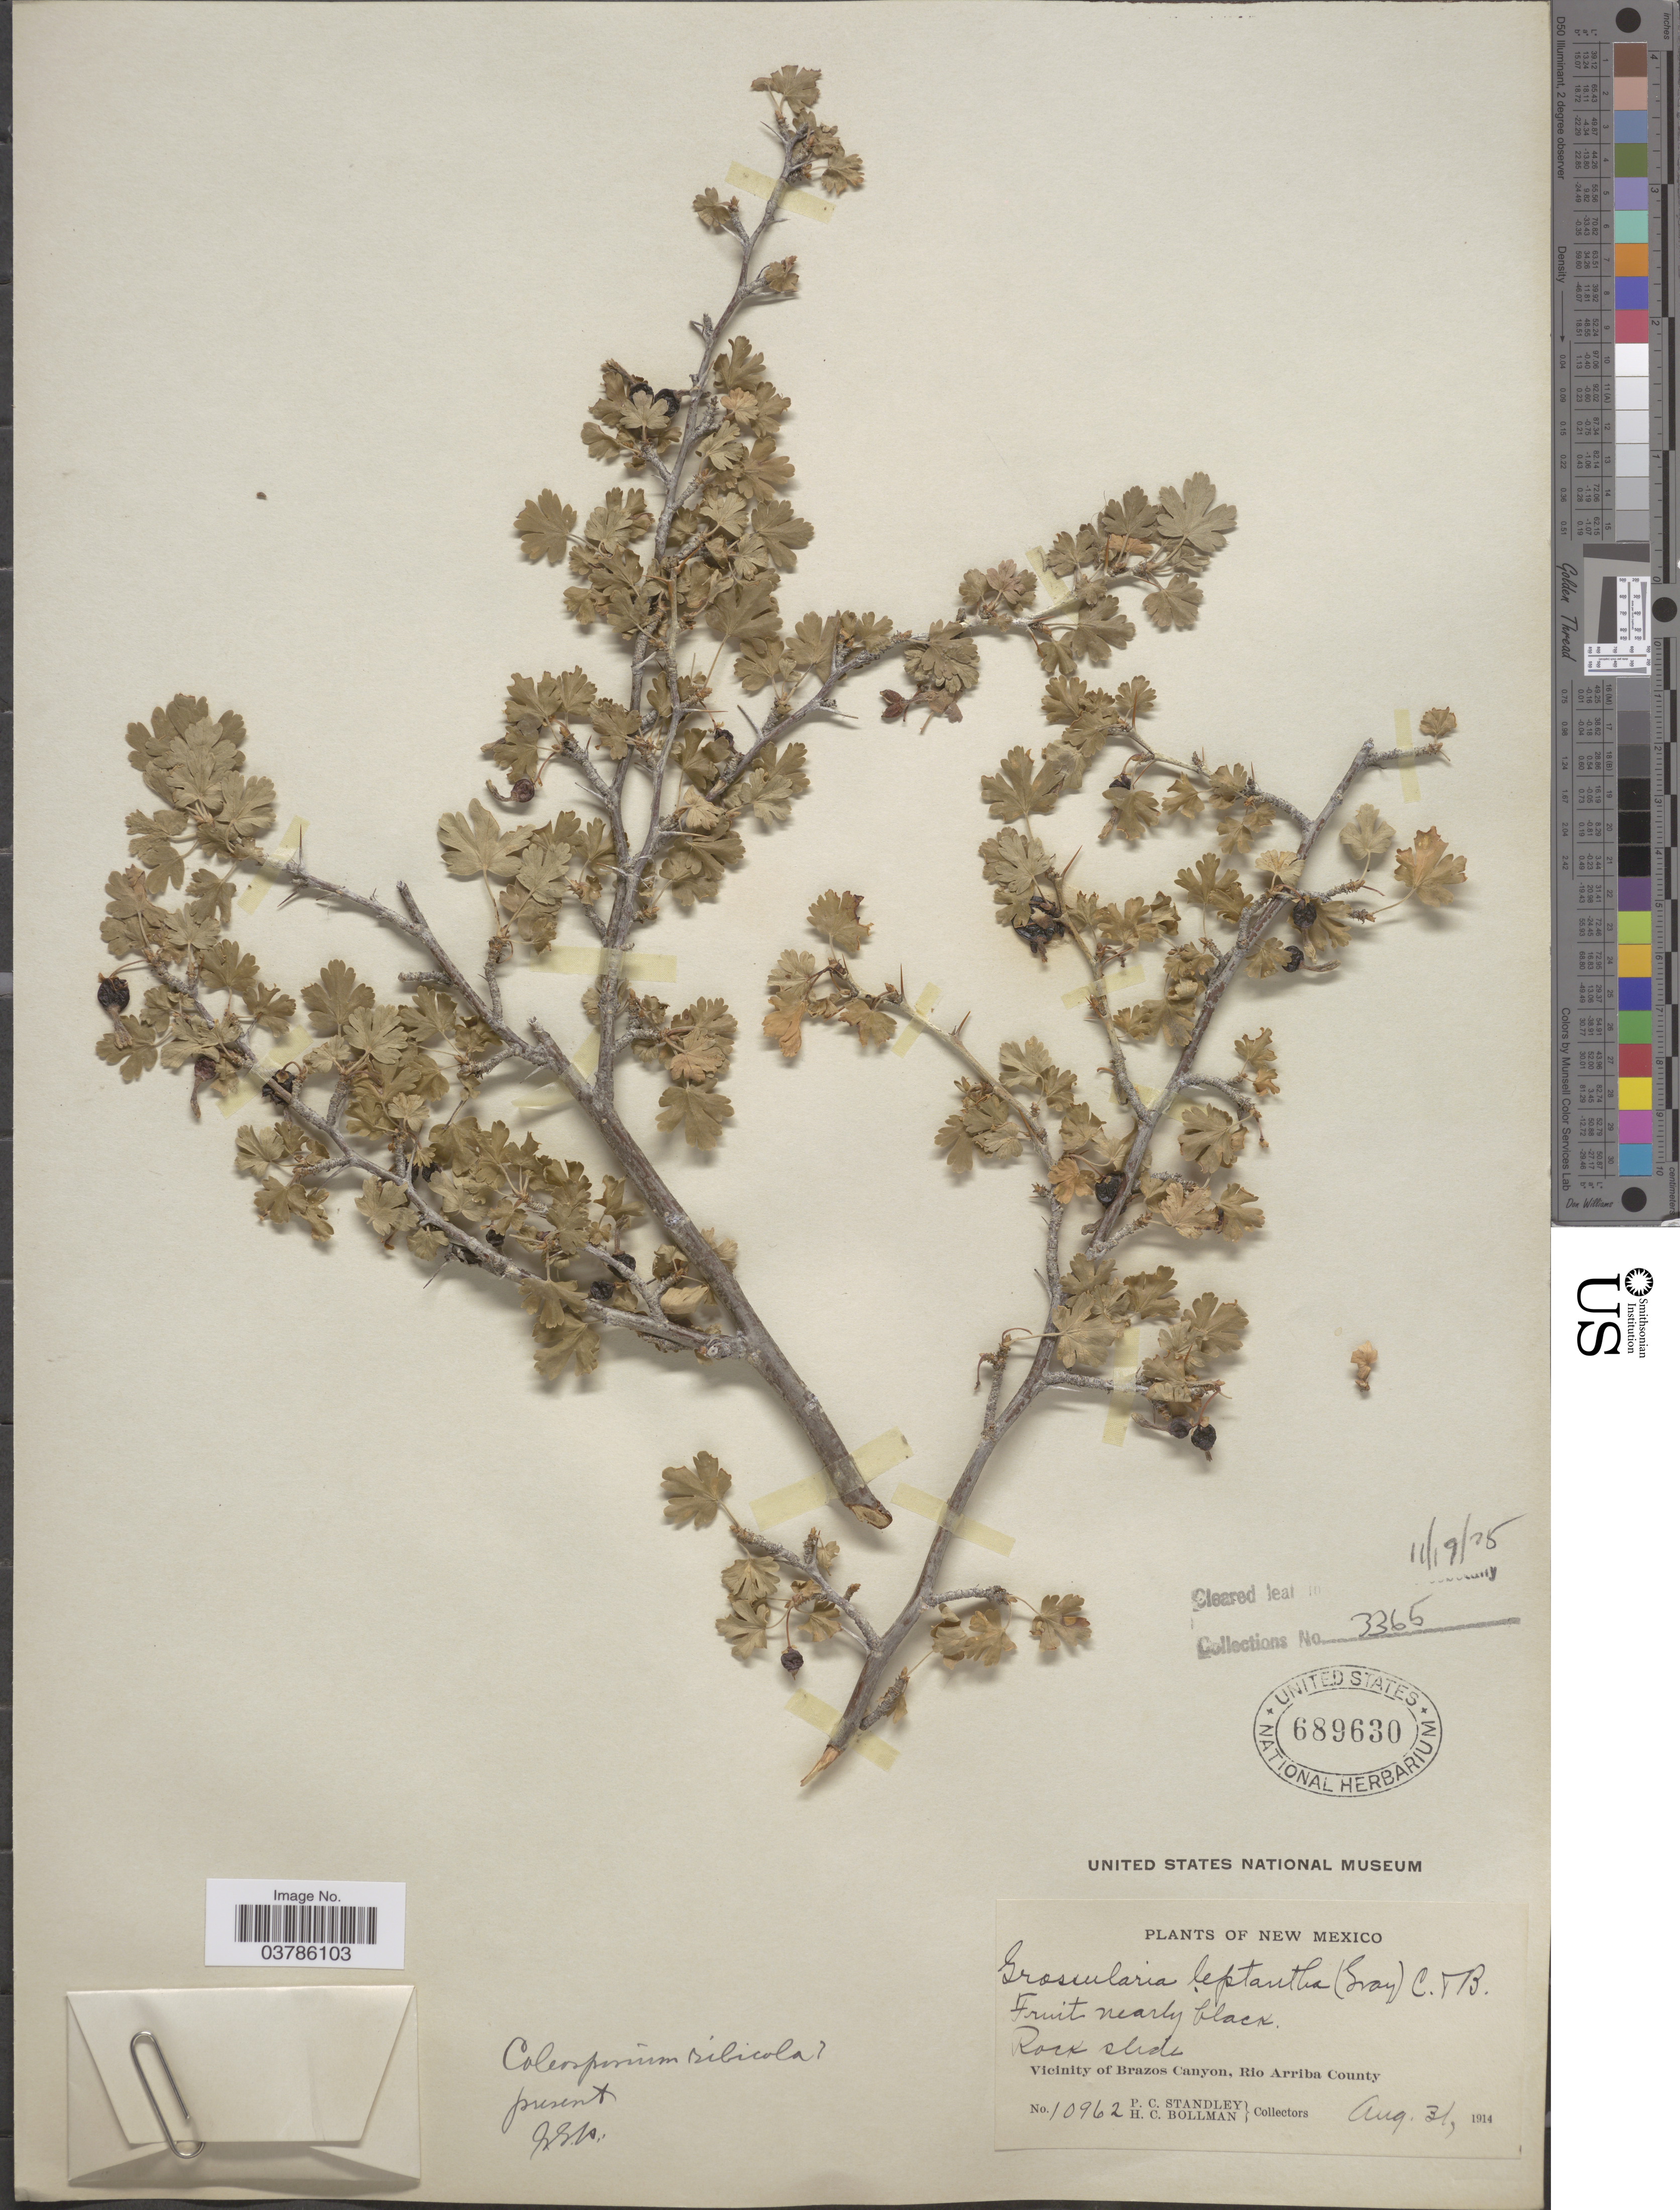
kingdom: Plantae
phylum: Tracheophyta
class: Magnoliopsida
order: Saxifragales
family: Grossulariaceae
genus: Ribes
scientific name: Ribes leptanthum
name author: A. Gray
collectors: P. C. Standley & H. C. Bollman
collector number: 10962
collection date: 1914-08-31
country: United States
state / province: New Mexico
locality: Vicinity of Brazos Canyon, Rio Arriba County.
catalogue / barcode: US 689630